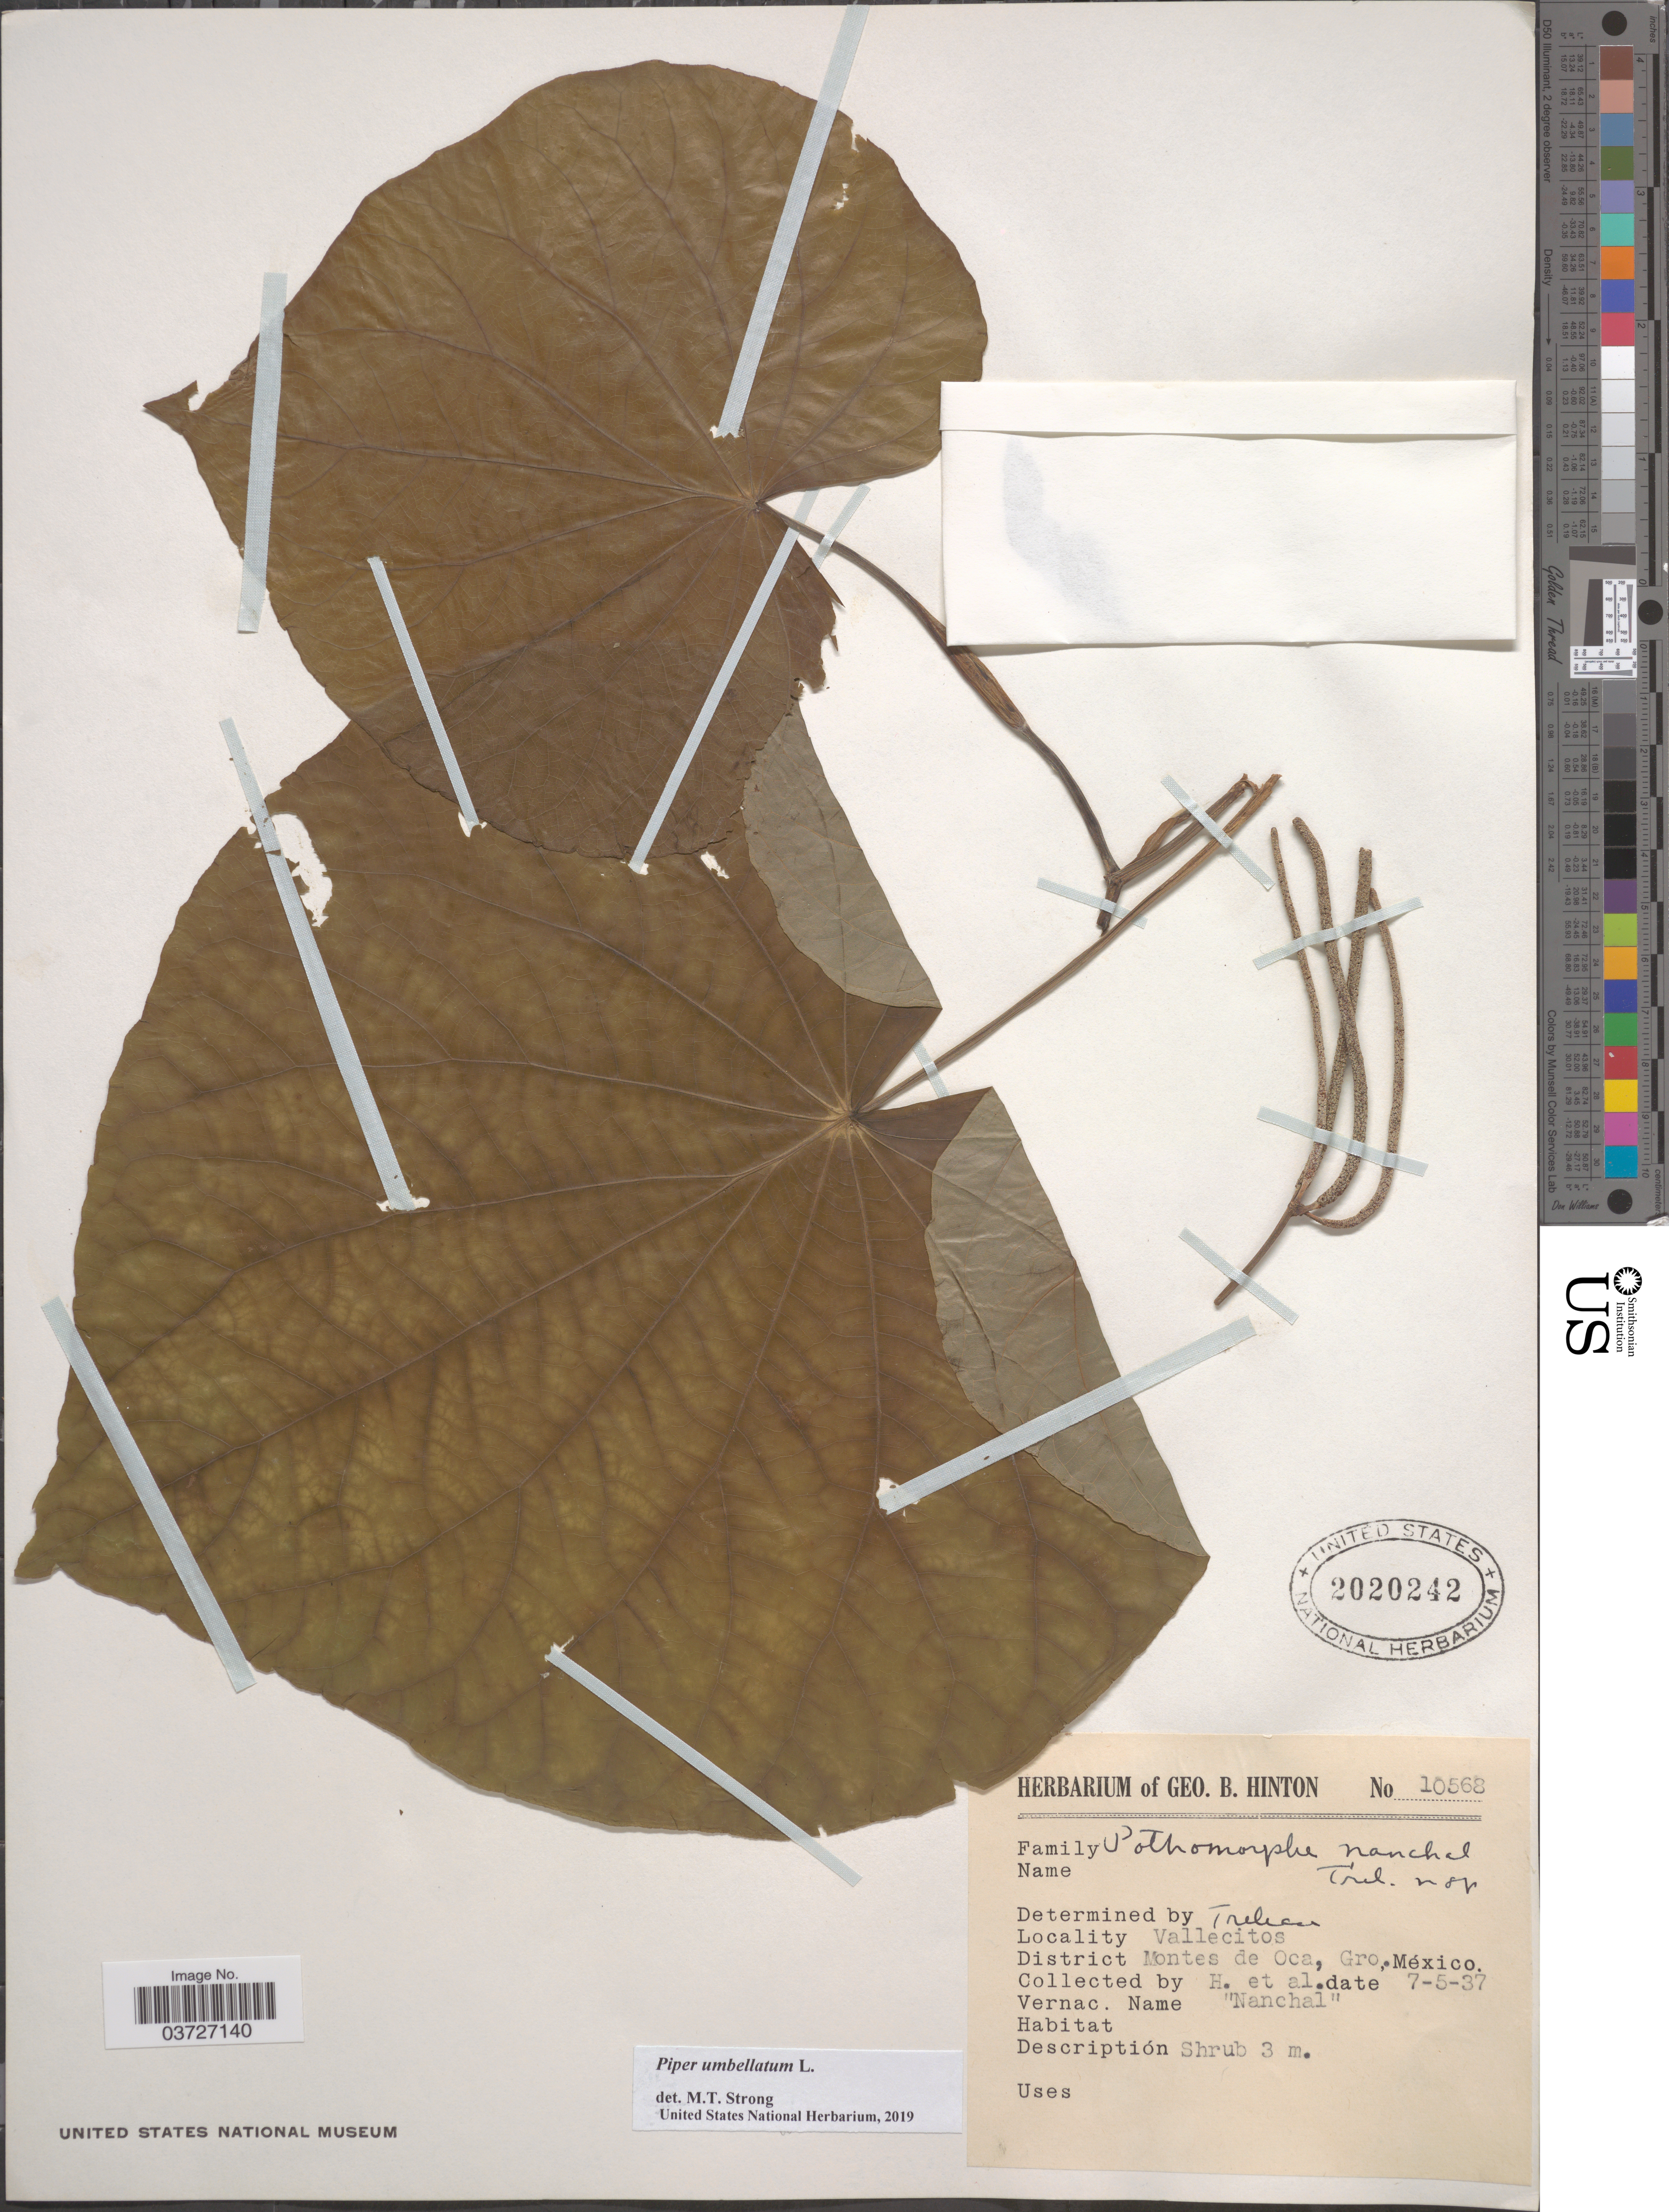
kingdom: Plantae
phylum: Tracheophyta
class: Magnoliopsida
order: Piperales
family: Piperaceae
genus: Piper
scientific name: Piper umbellatum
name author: L.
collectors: G. B. Hinton & et al.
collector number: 10568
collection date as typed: Transcribed d/m/y: 7/5/37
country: Mexico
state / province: Guerrero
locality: Vallecitos, District Montes de Oca.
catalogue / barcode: US 2020242